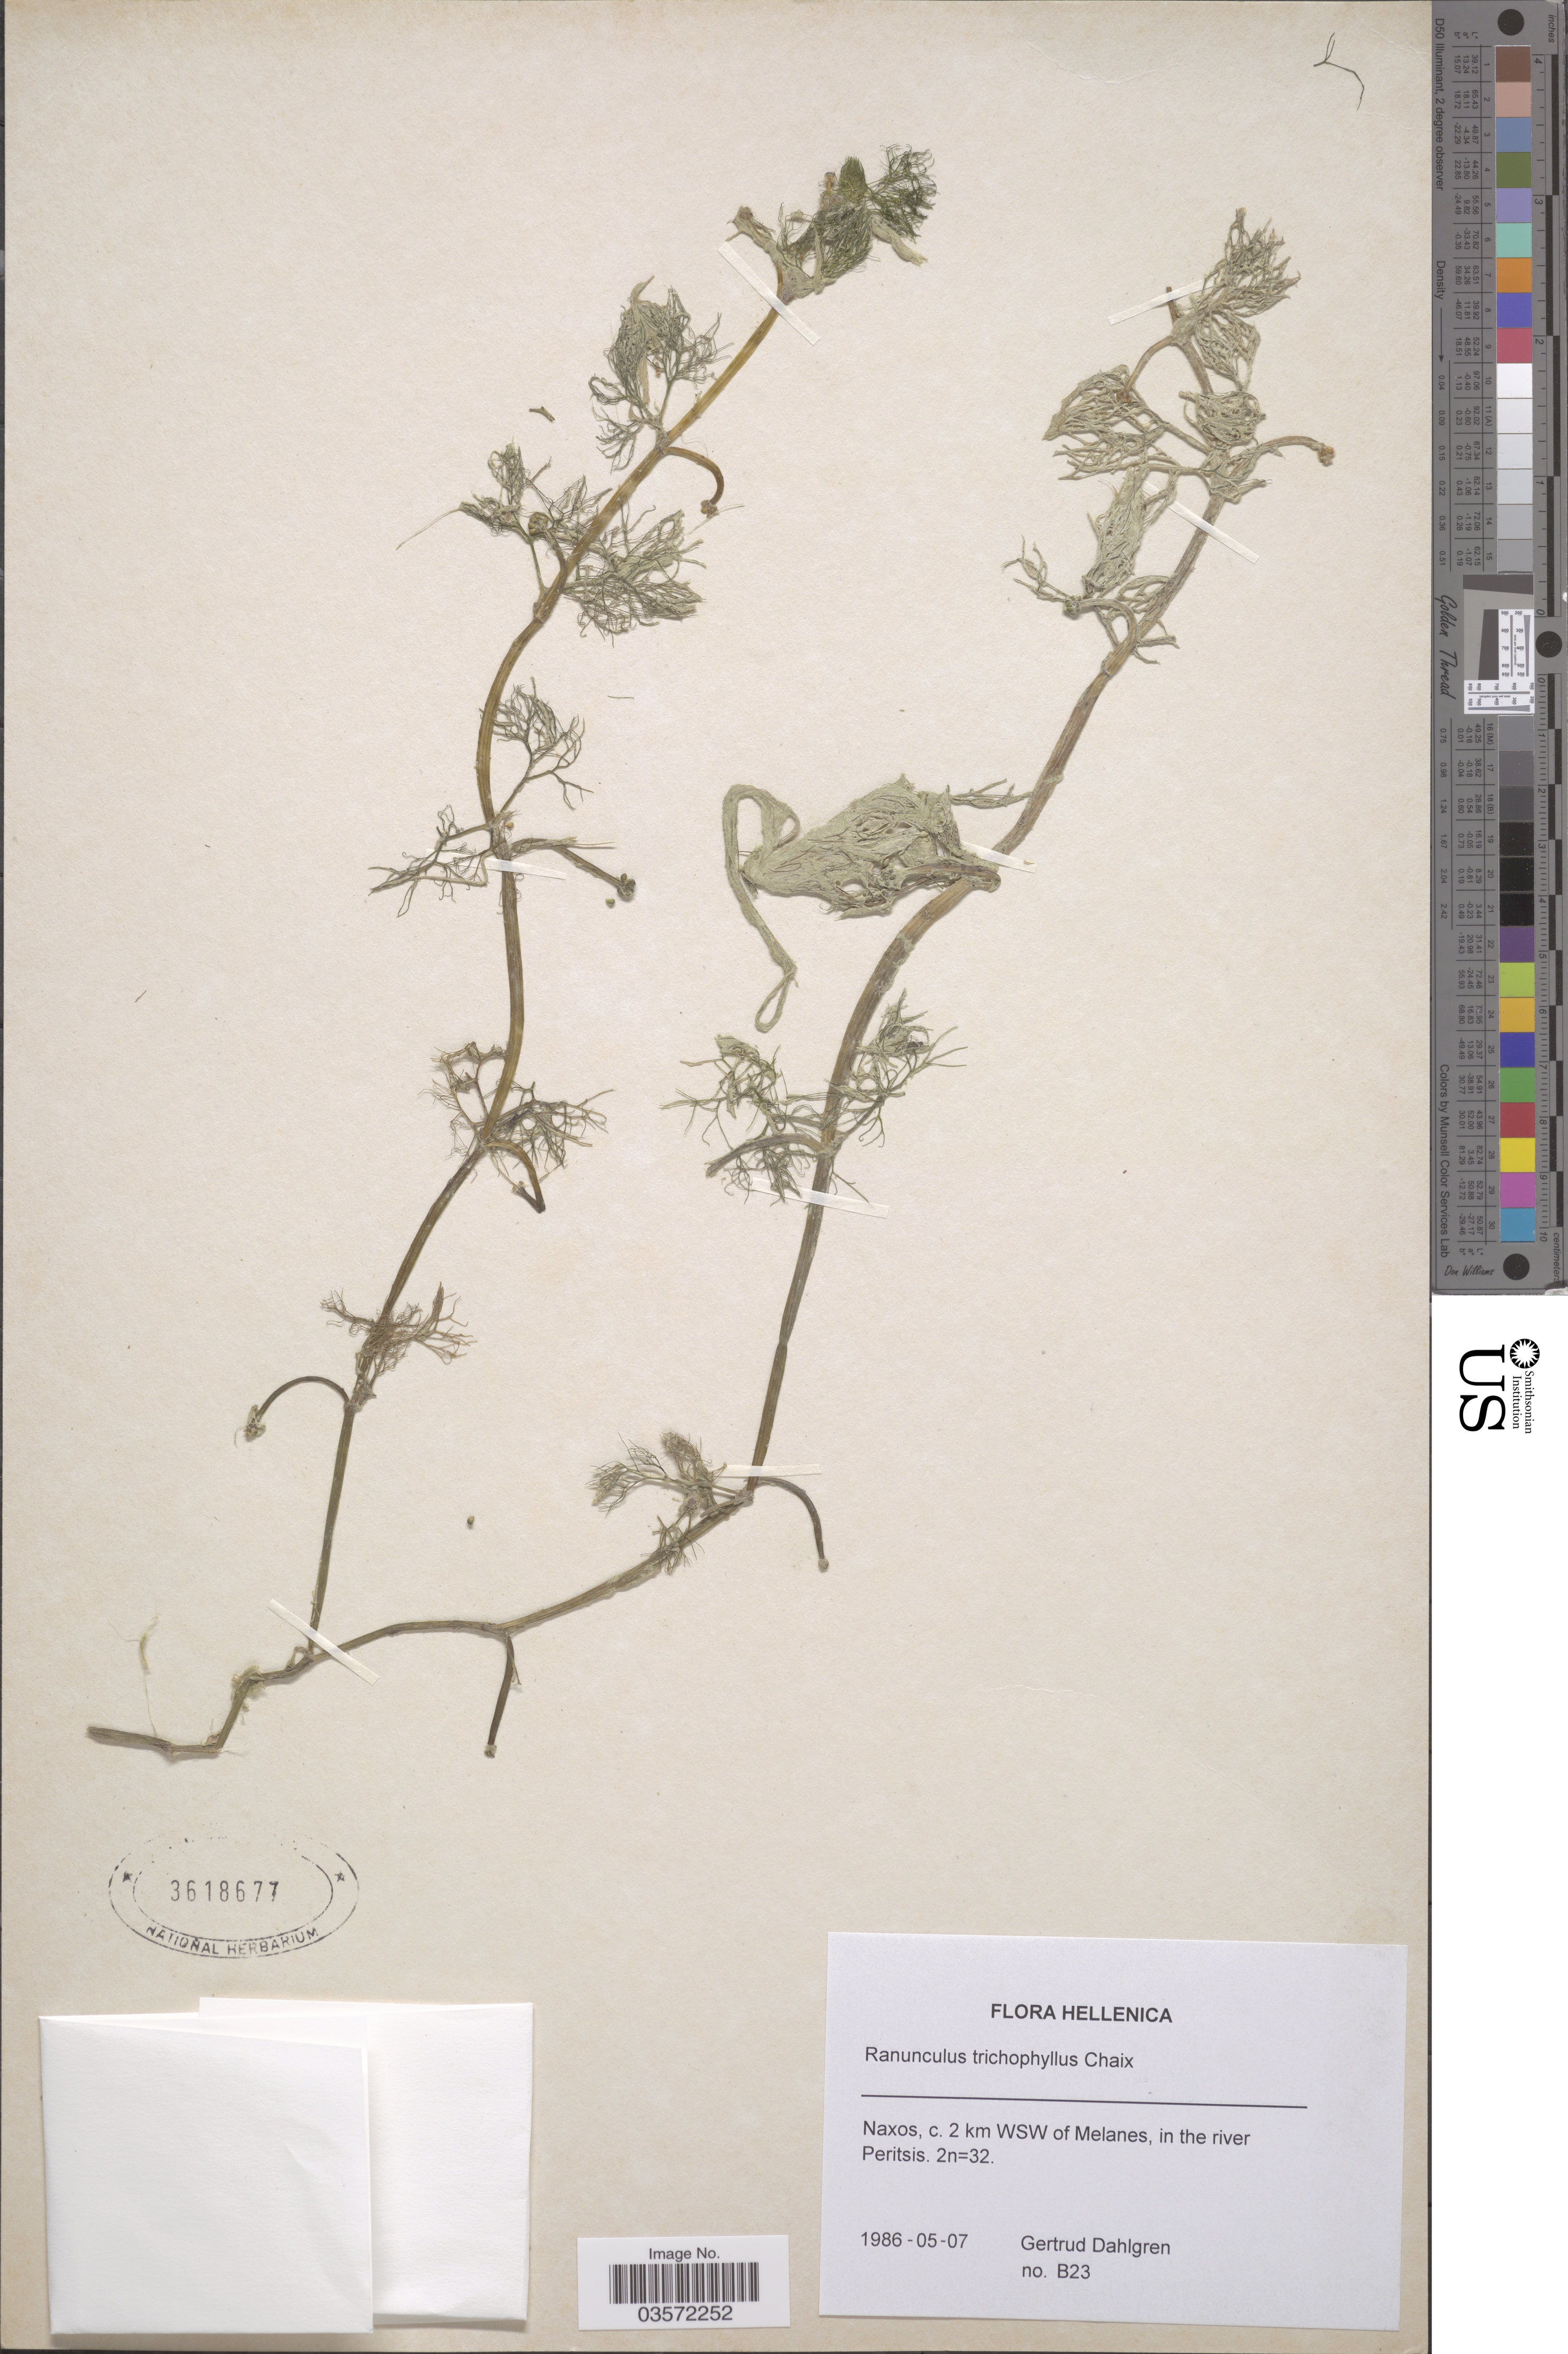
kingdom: Plantae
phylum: Tracheophyta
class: Magnoliopsida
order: Ranunculales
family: Ranunculaceae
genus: Ranunculus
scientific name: Ranunculus trichophyllus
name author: Chaix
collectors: G. Dahlgren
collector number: B23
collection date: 1986-05-07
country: Greece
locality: Hellenica. Naxos, c. 2 km WSW of Melanes, in the river Peritsis.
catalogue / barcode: US 3618677